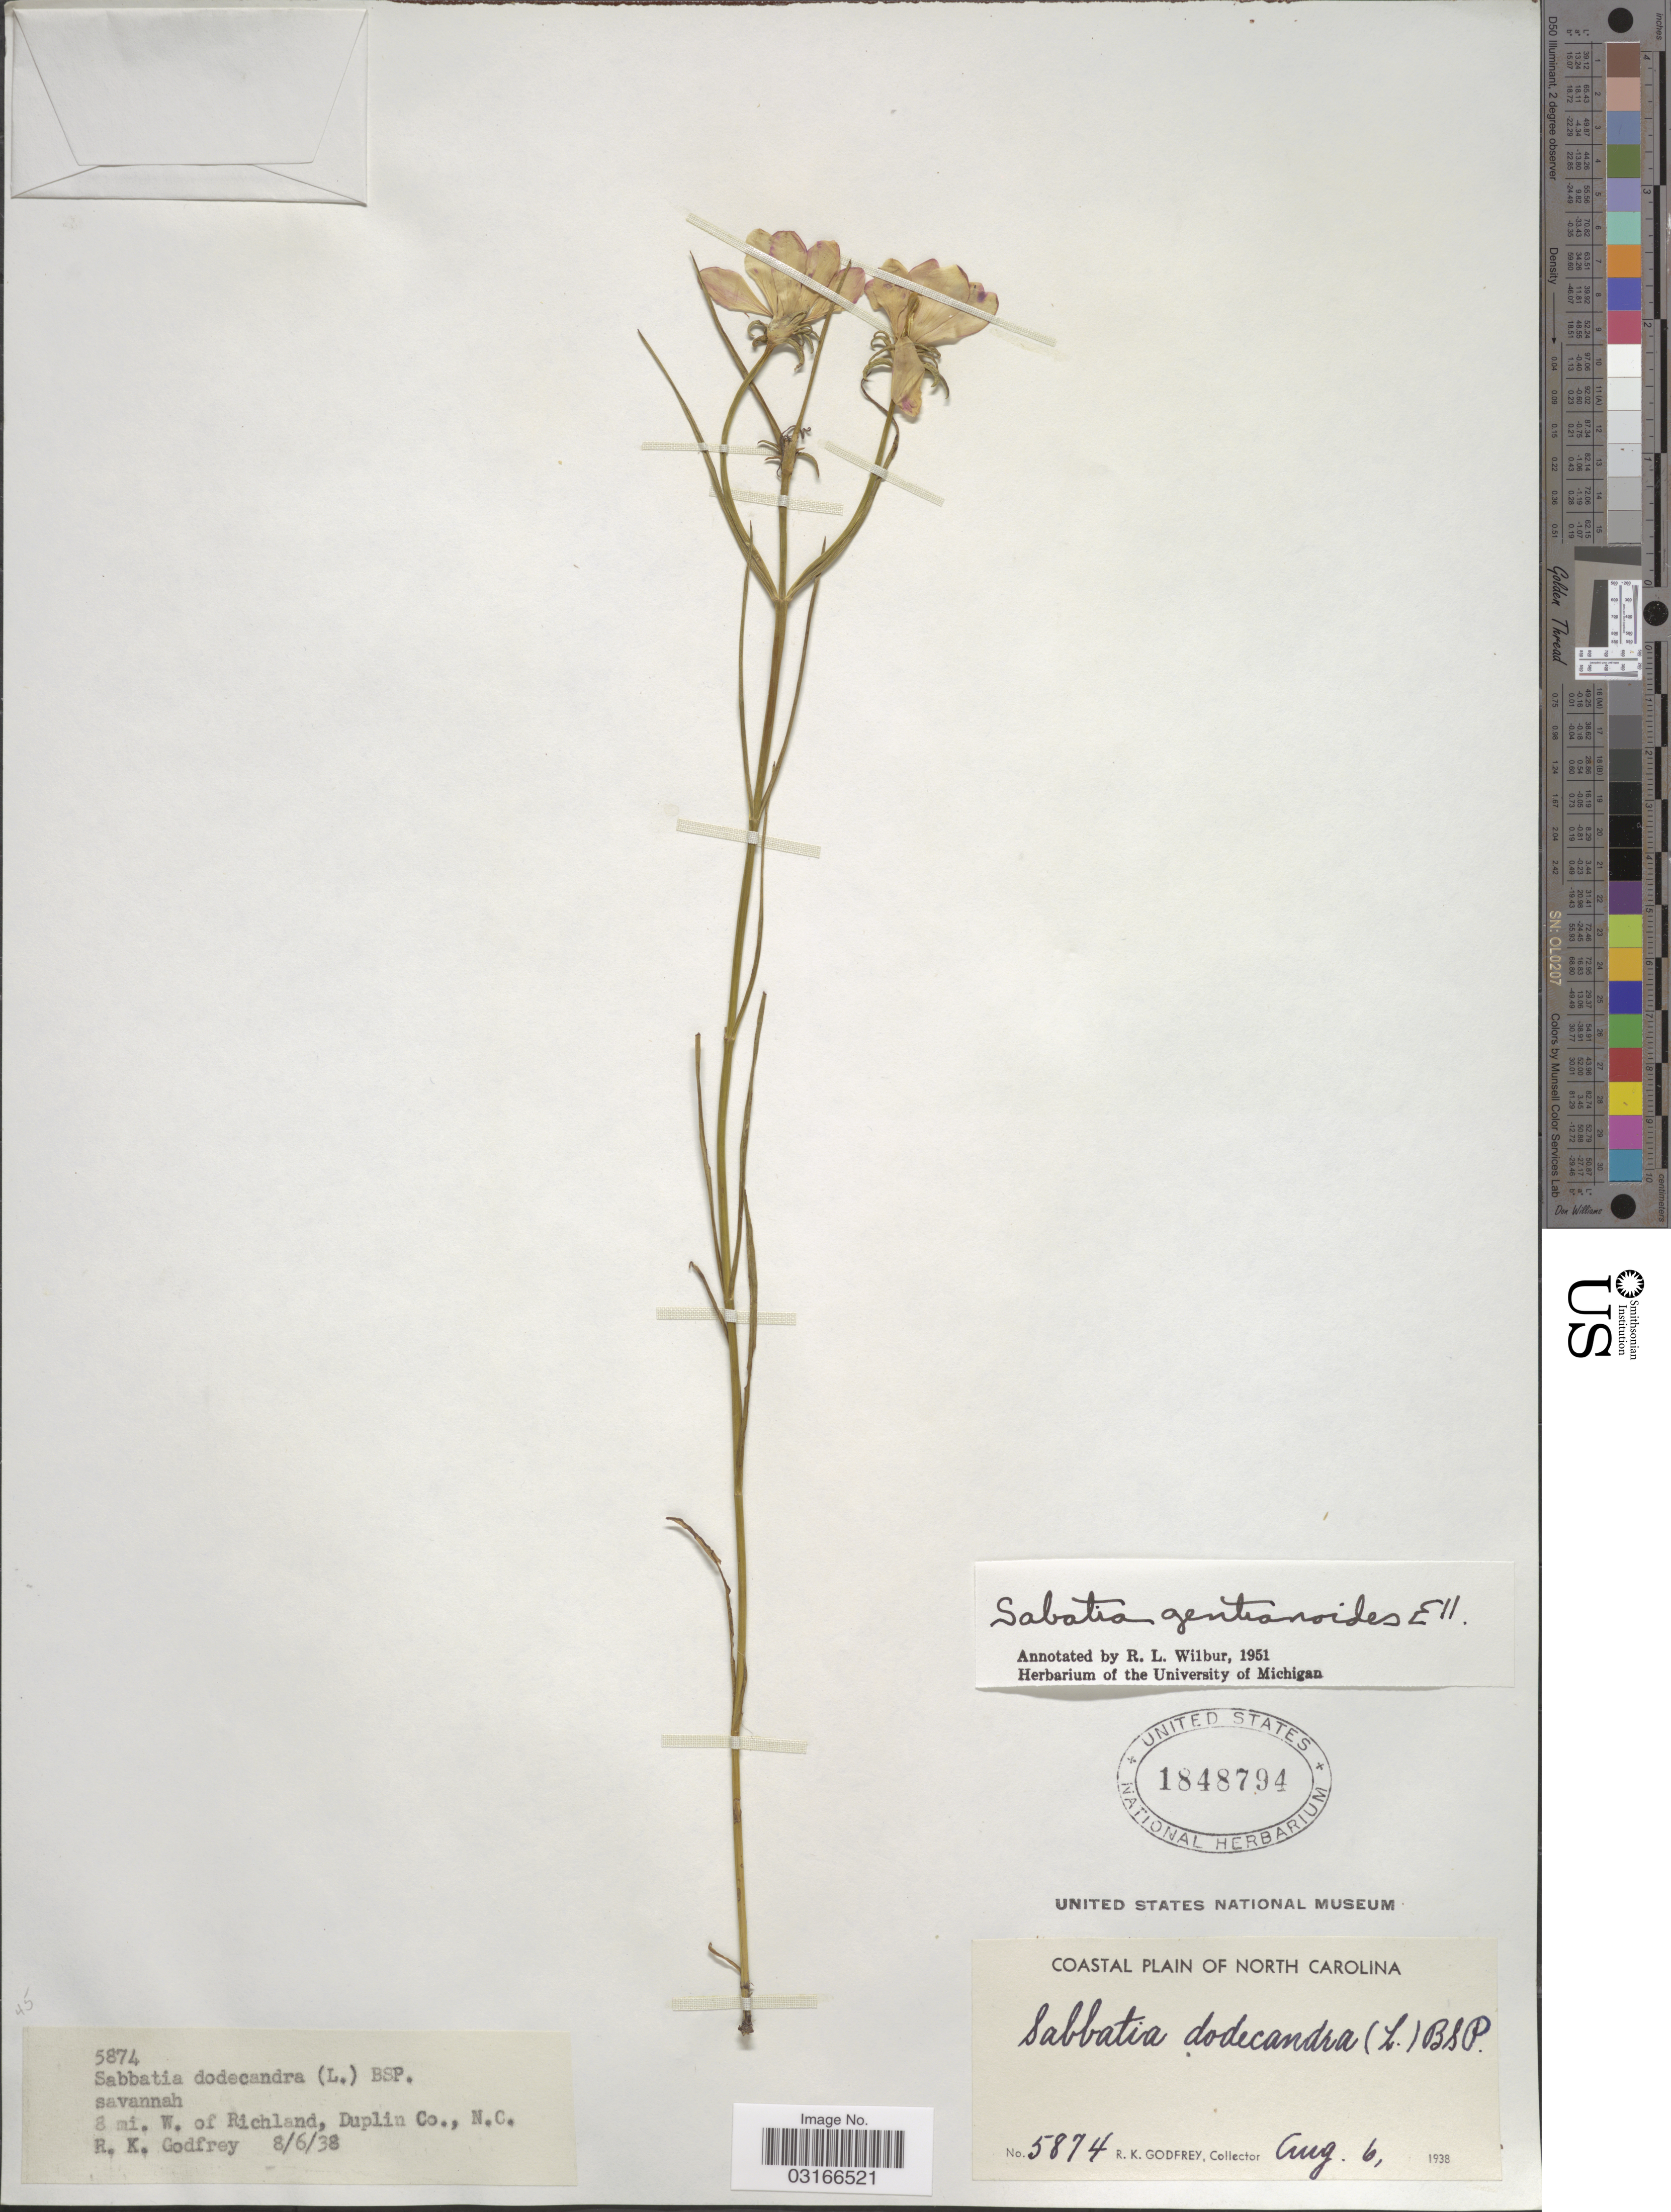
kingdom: Plantae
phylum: Tracheophyta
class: Magnoliopsida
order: Gentianales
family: Gentianaceae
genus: Sabatia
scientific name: Sabatia gentianoides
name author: Elliott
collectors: R. K. Godfrey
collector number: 5874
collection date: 1938-08-06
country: United States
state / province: North Carolina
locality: Coastal Plain of North Carolina, 8 mi. W. of Richland, Duplin Co., N.C.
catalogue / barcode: US 1848794